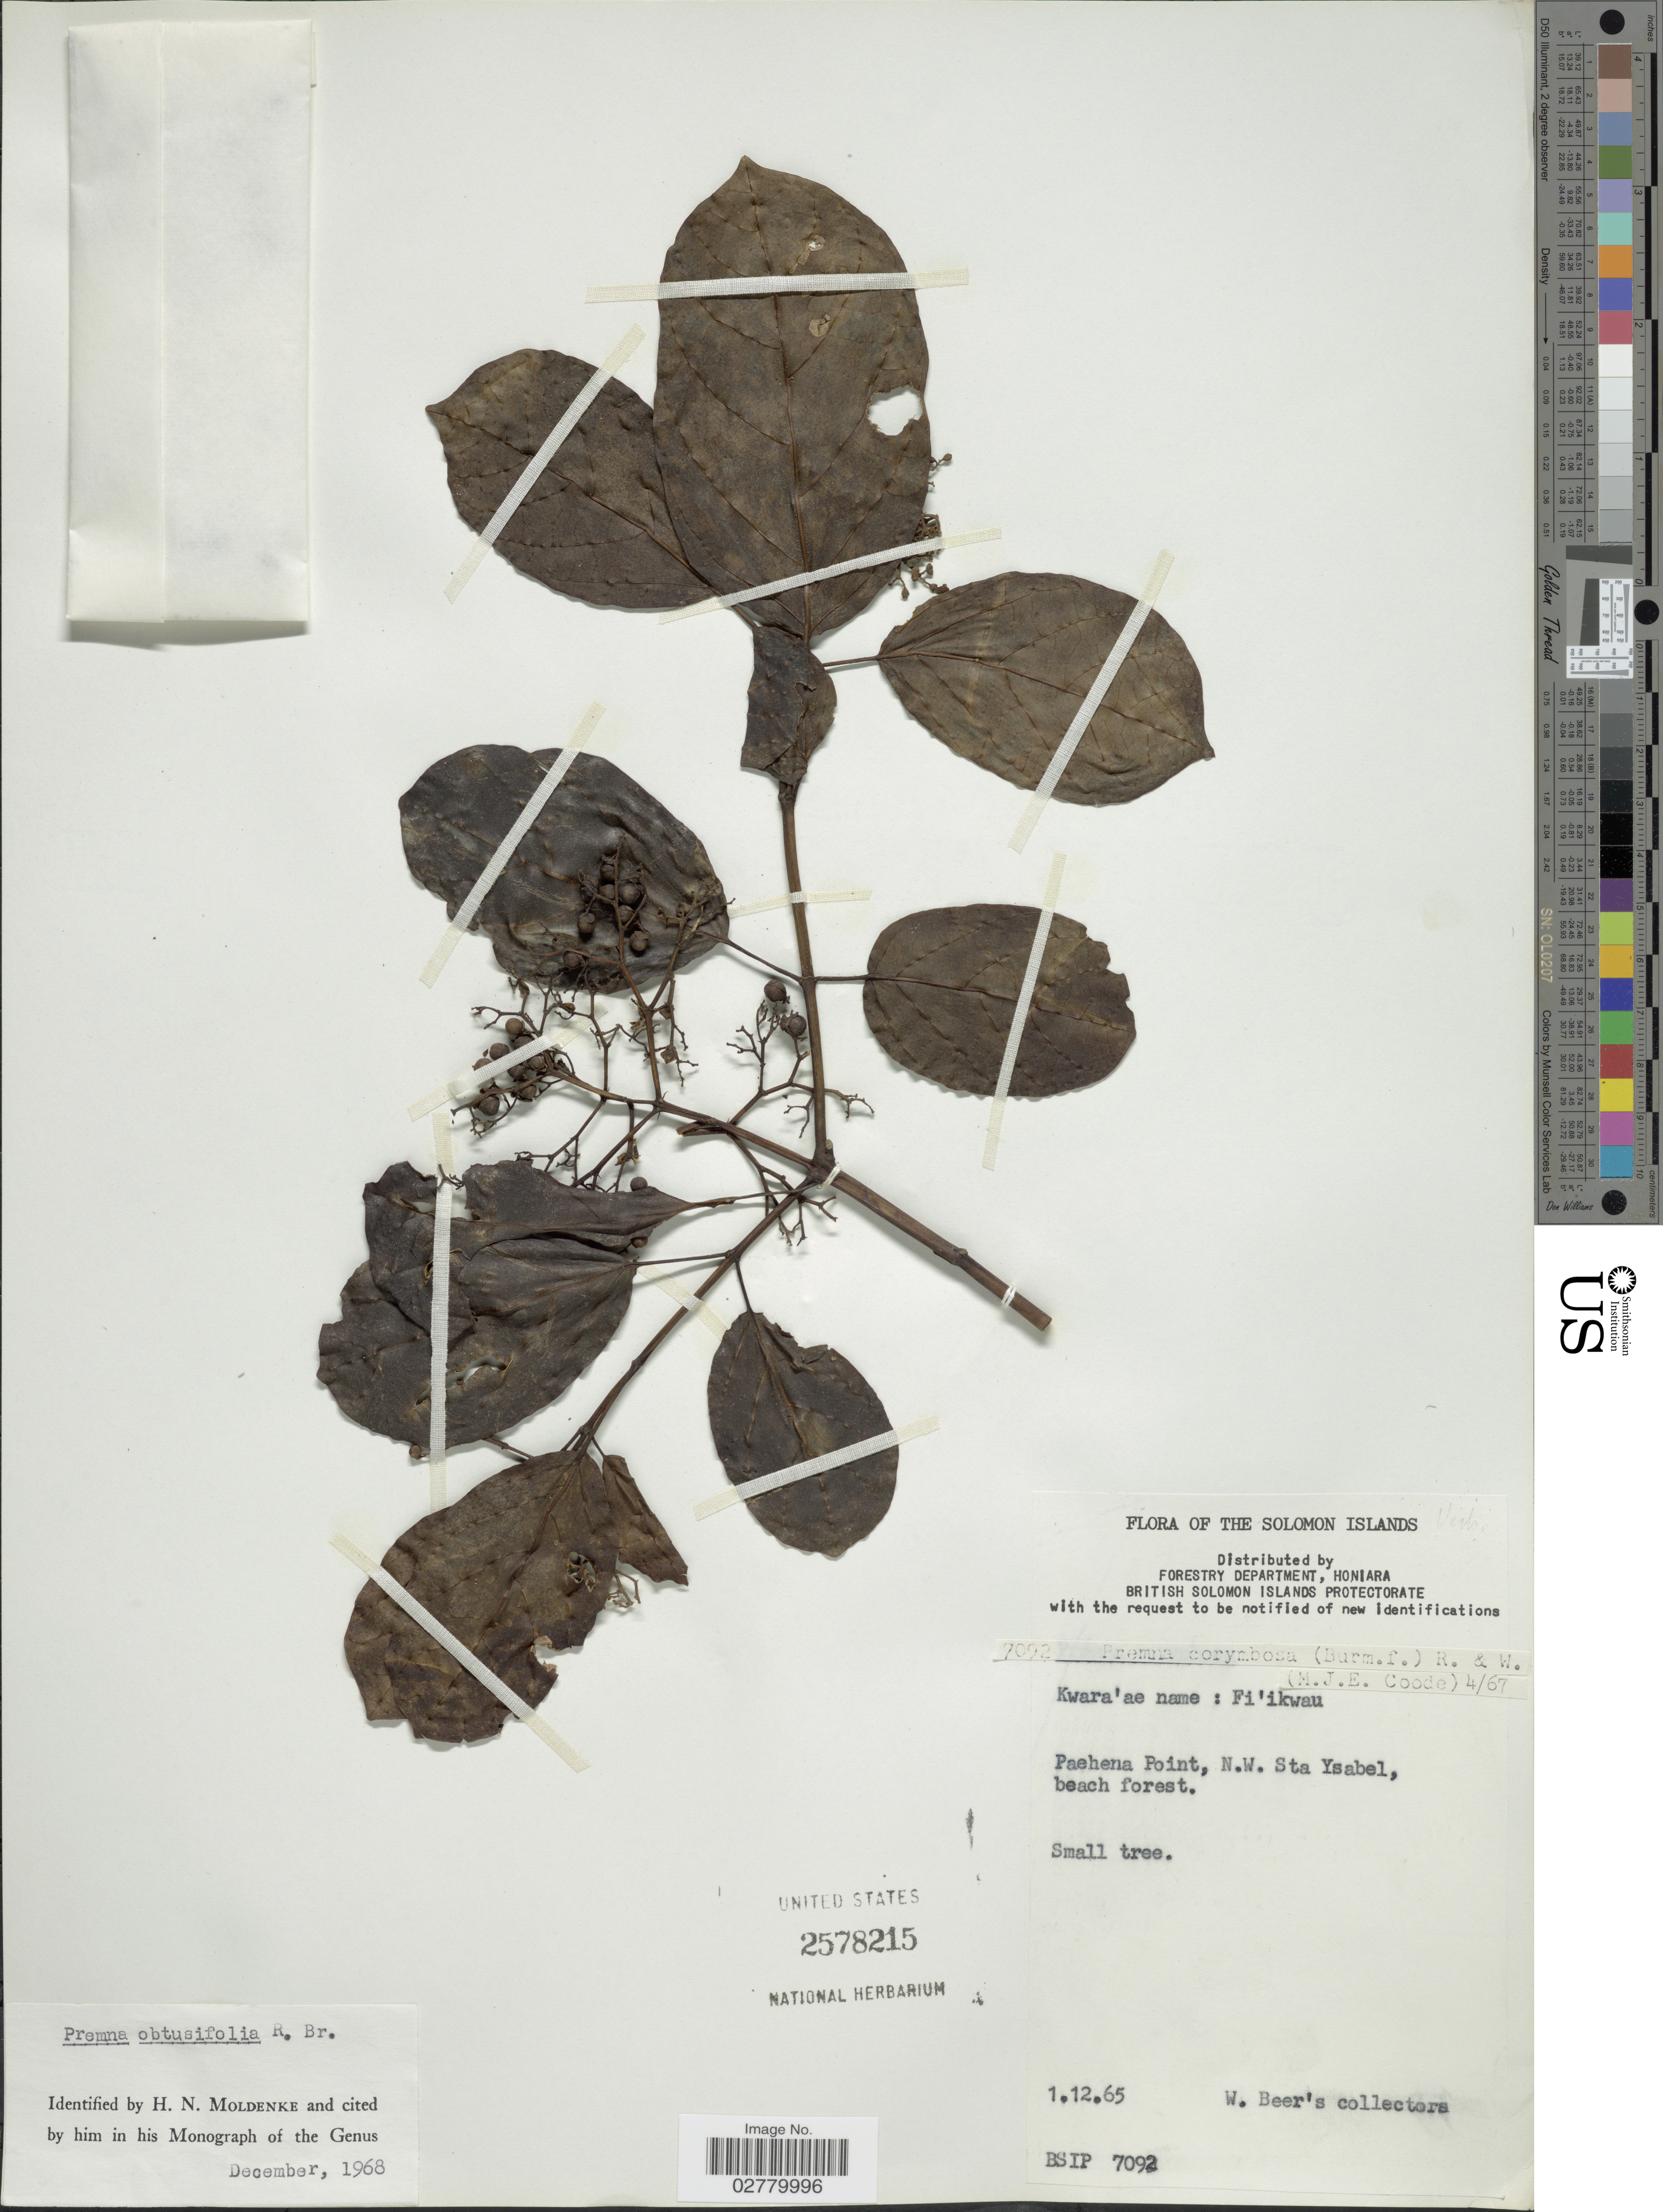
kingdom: Plantae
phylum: Tracheophyta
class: Magnoliopsida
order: Lamiales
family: Lamiaceae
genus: Premna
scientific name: Premna obtusifolia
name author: R. Br.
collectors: W. Beer's Collectors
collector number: BSIP7092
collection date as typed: Transcribed d/m/y: 1/12/65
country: Solomon Islands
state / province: Solomon Islands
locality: Paehena Point, N.W. Sta. Ysabel, beach forest.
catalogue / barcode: US 2578215